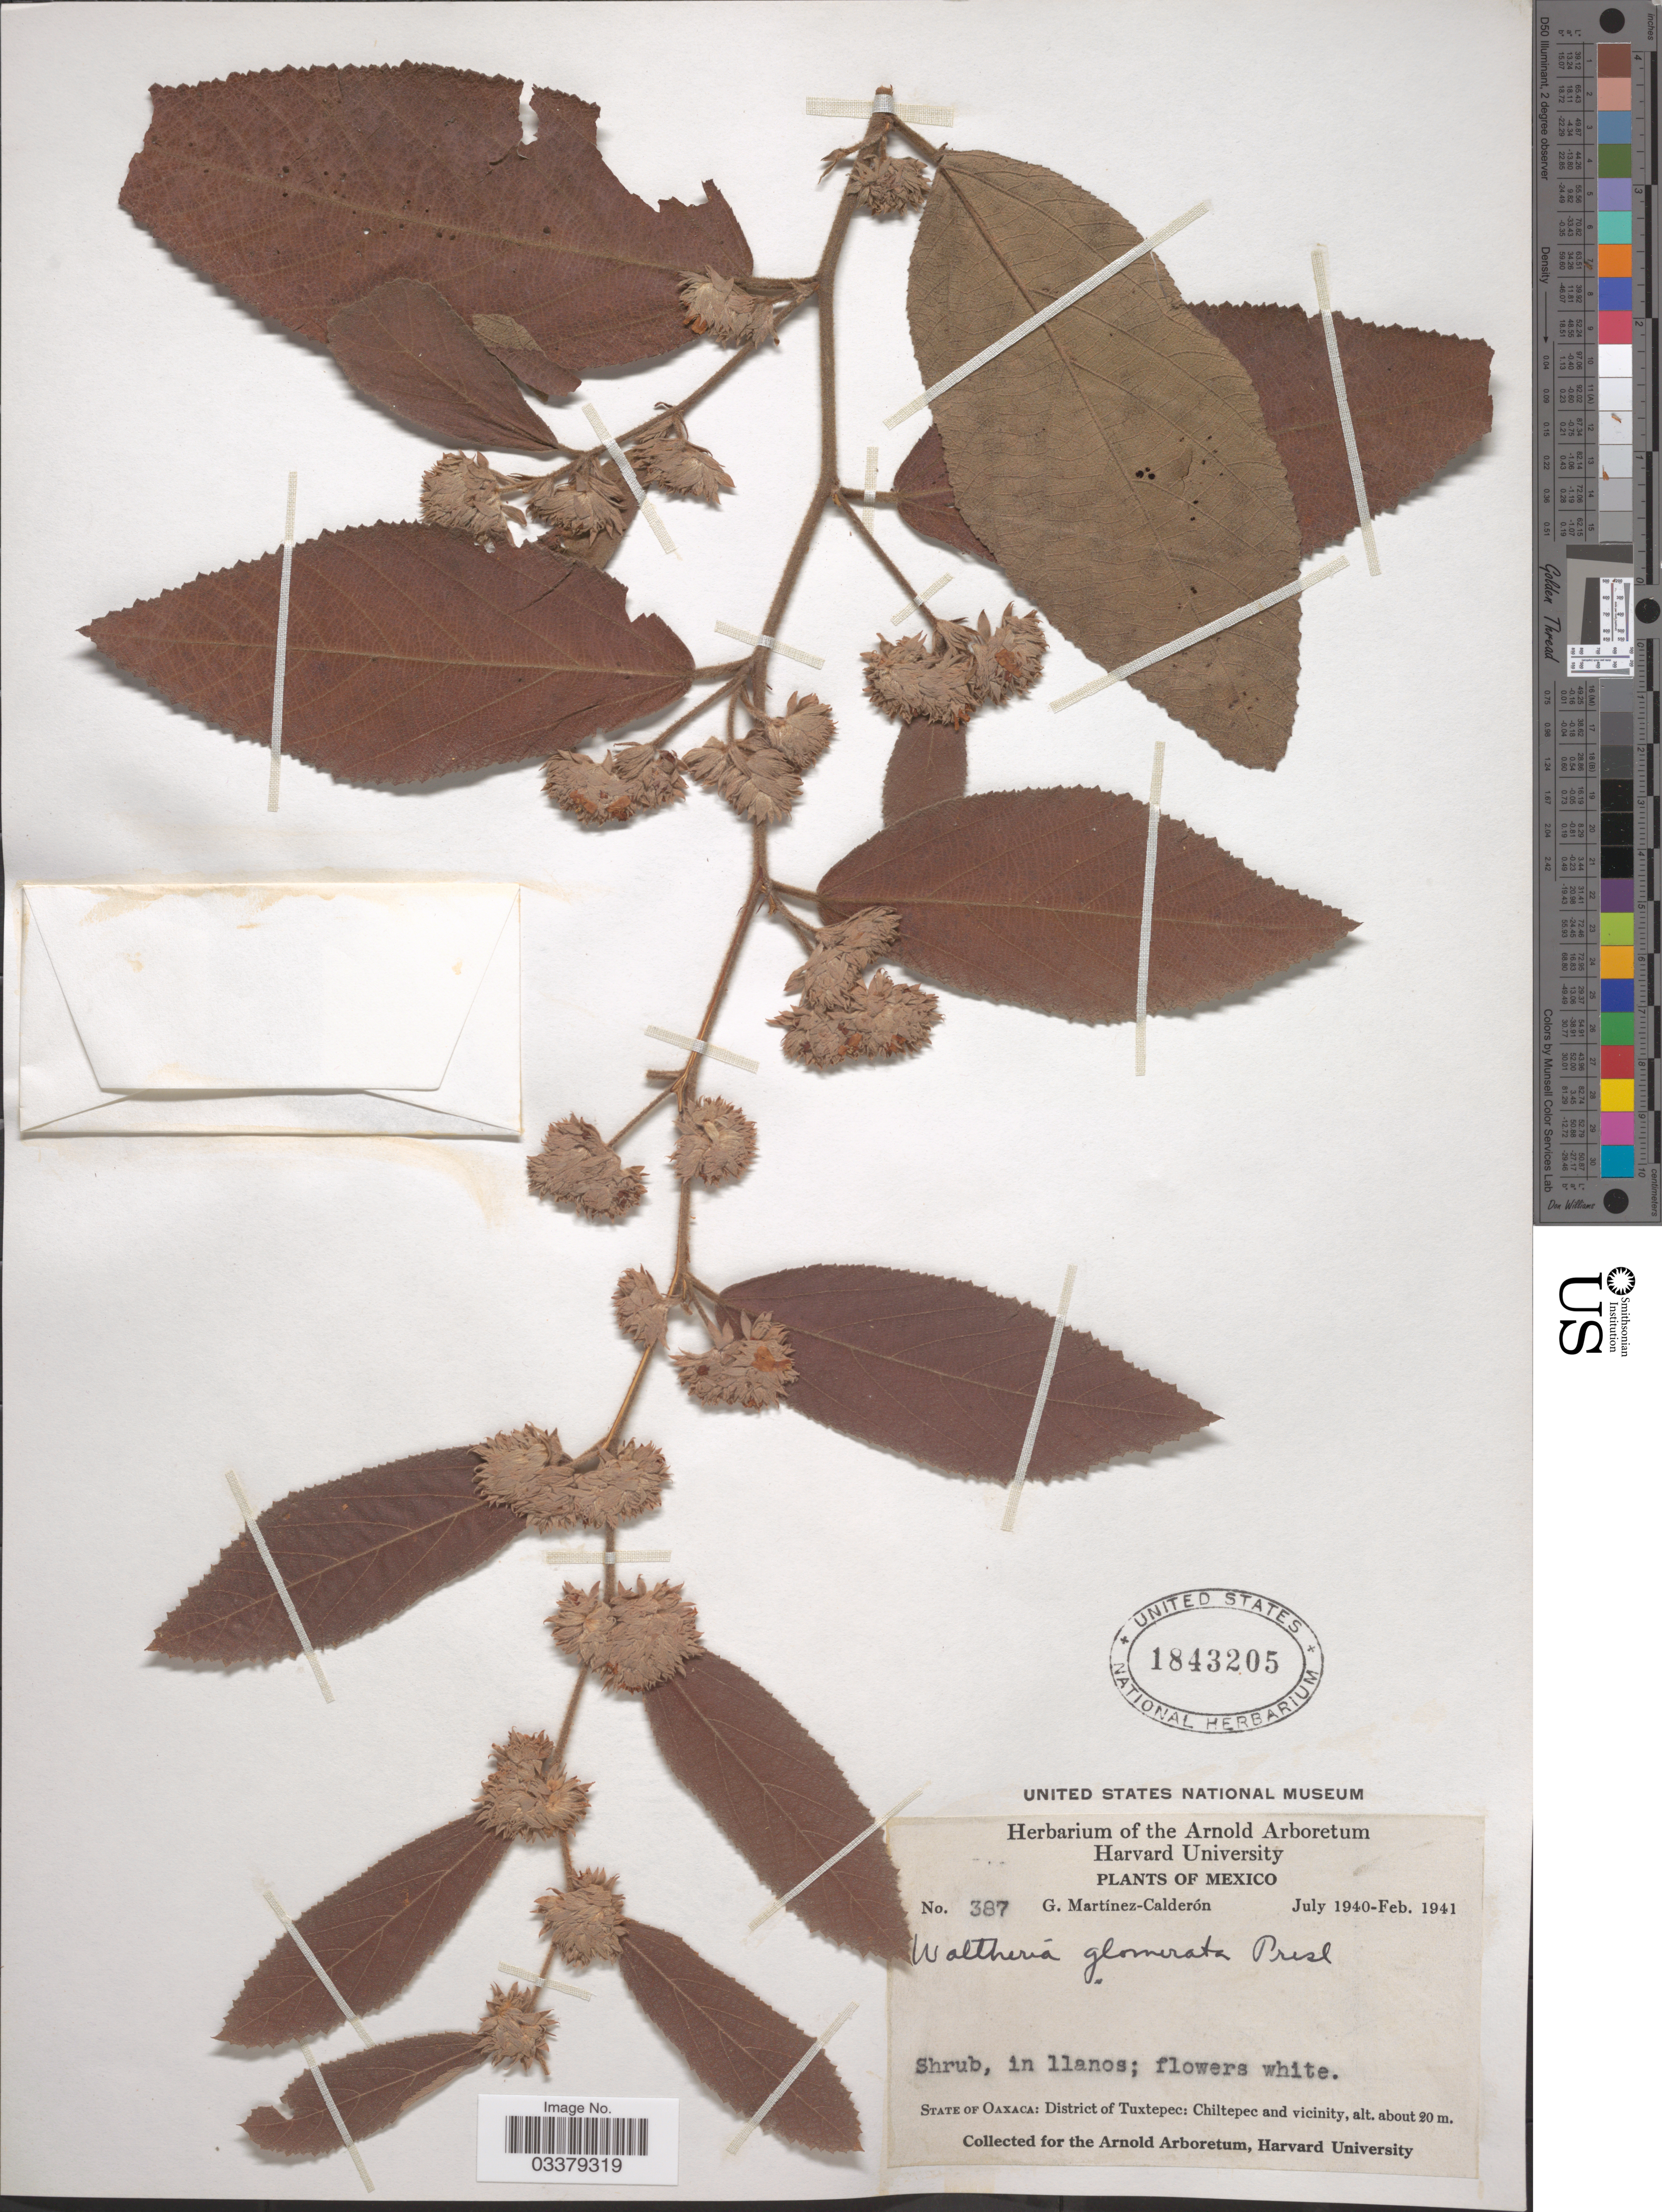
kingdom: Plantae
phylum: Tracheophyta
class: Magnoliopsida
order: Malvales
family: Malvaceae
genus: Waltheria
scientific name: Waltheria glomerata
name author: C. Presl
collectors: G. Martínez Calderón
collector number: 387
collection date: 1940-07/1941-02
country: Mexico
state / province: Oaxaca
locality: District of Tuxtepec: Chiltepec and vicinity.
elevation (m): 20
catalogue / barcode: US 1843205